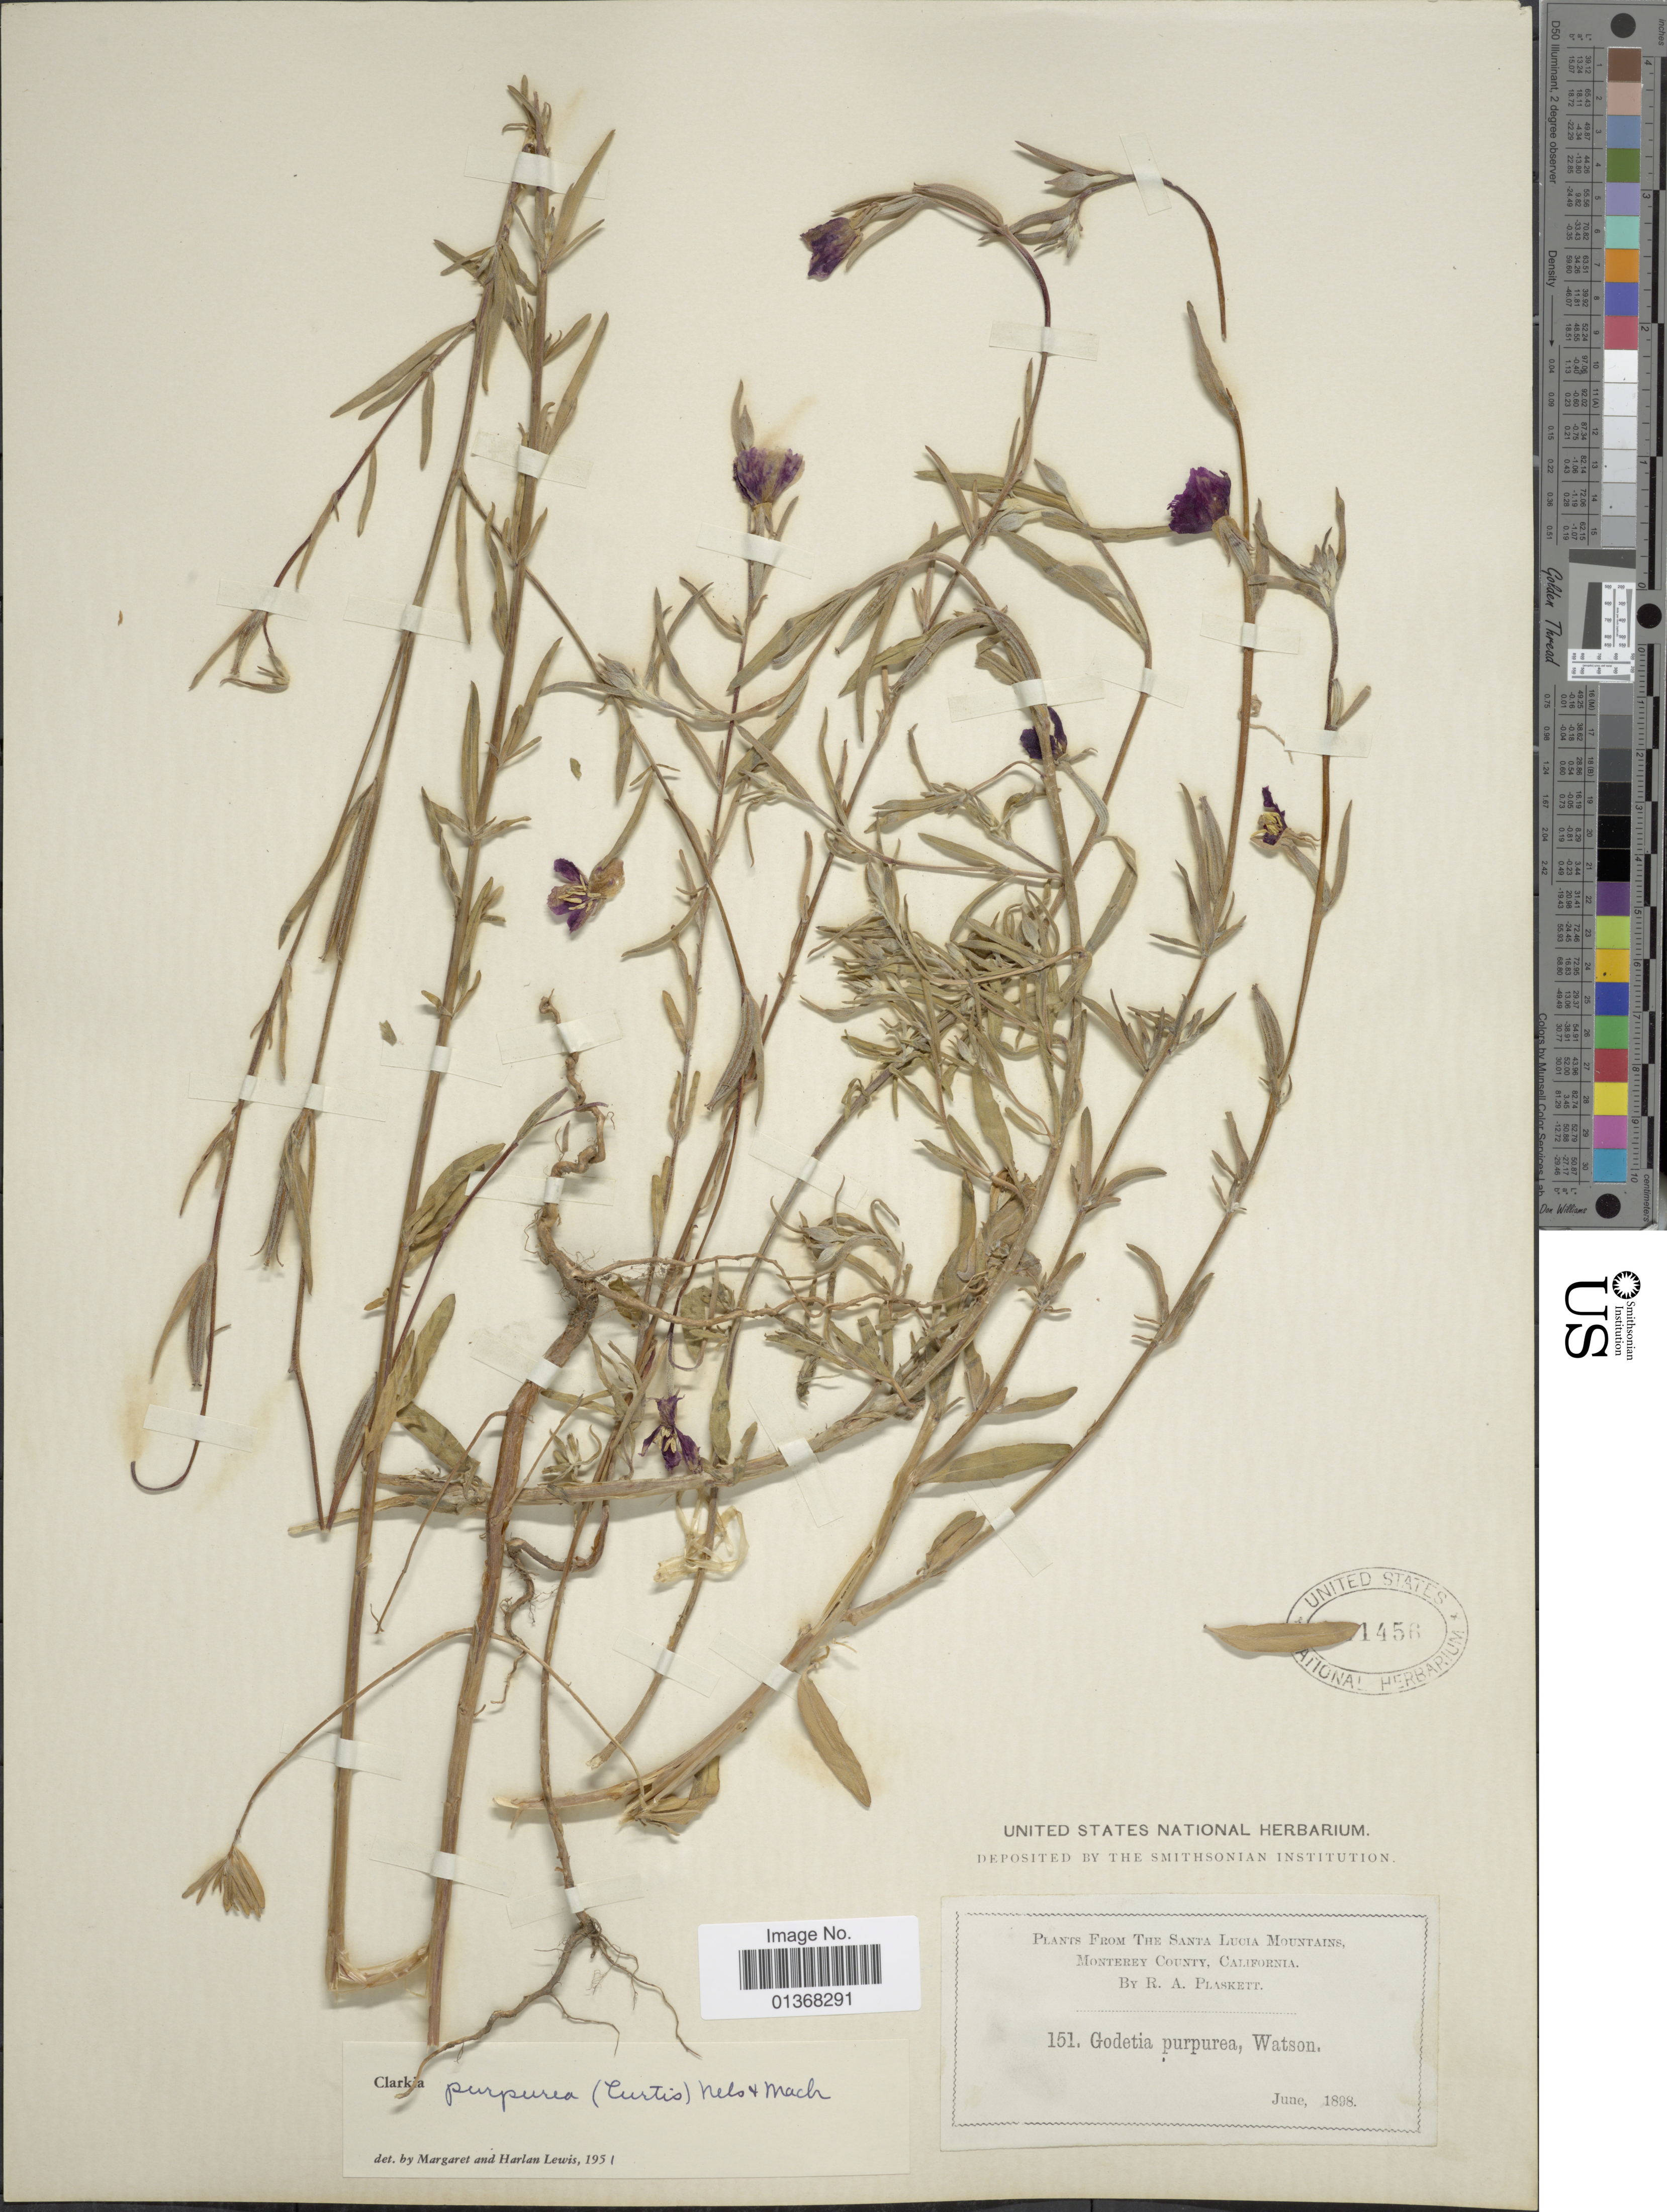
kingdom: Plantae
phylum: Tracheophyta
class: Magnoliopsida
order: Myrtales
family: Onagraceae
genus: Clarkia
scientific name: Clarkia purpurea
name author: (Curtis) A. Nelson & J.F. Macbr.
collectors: R. Plaskett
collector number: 151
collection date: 1898-06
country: United States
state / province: California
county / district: Monterey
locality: Santa Lucia Mountains, Monterey County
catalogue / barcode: US 1456